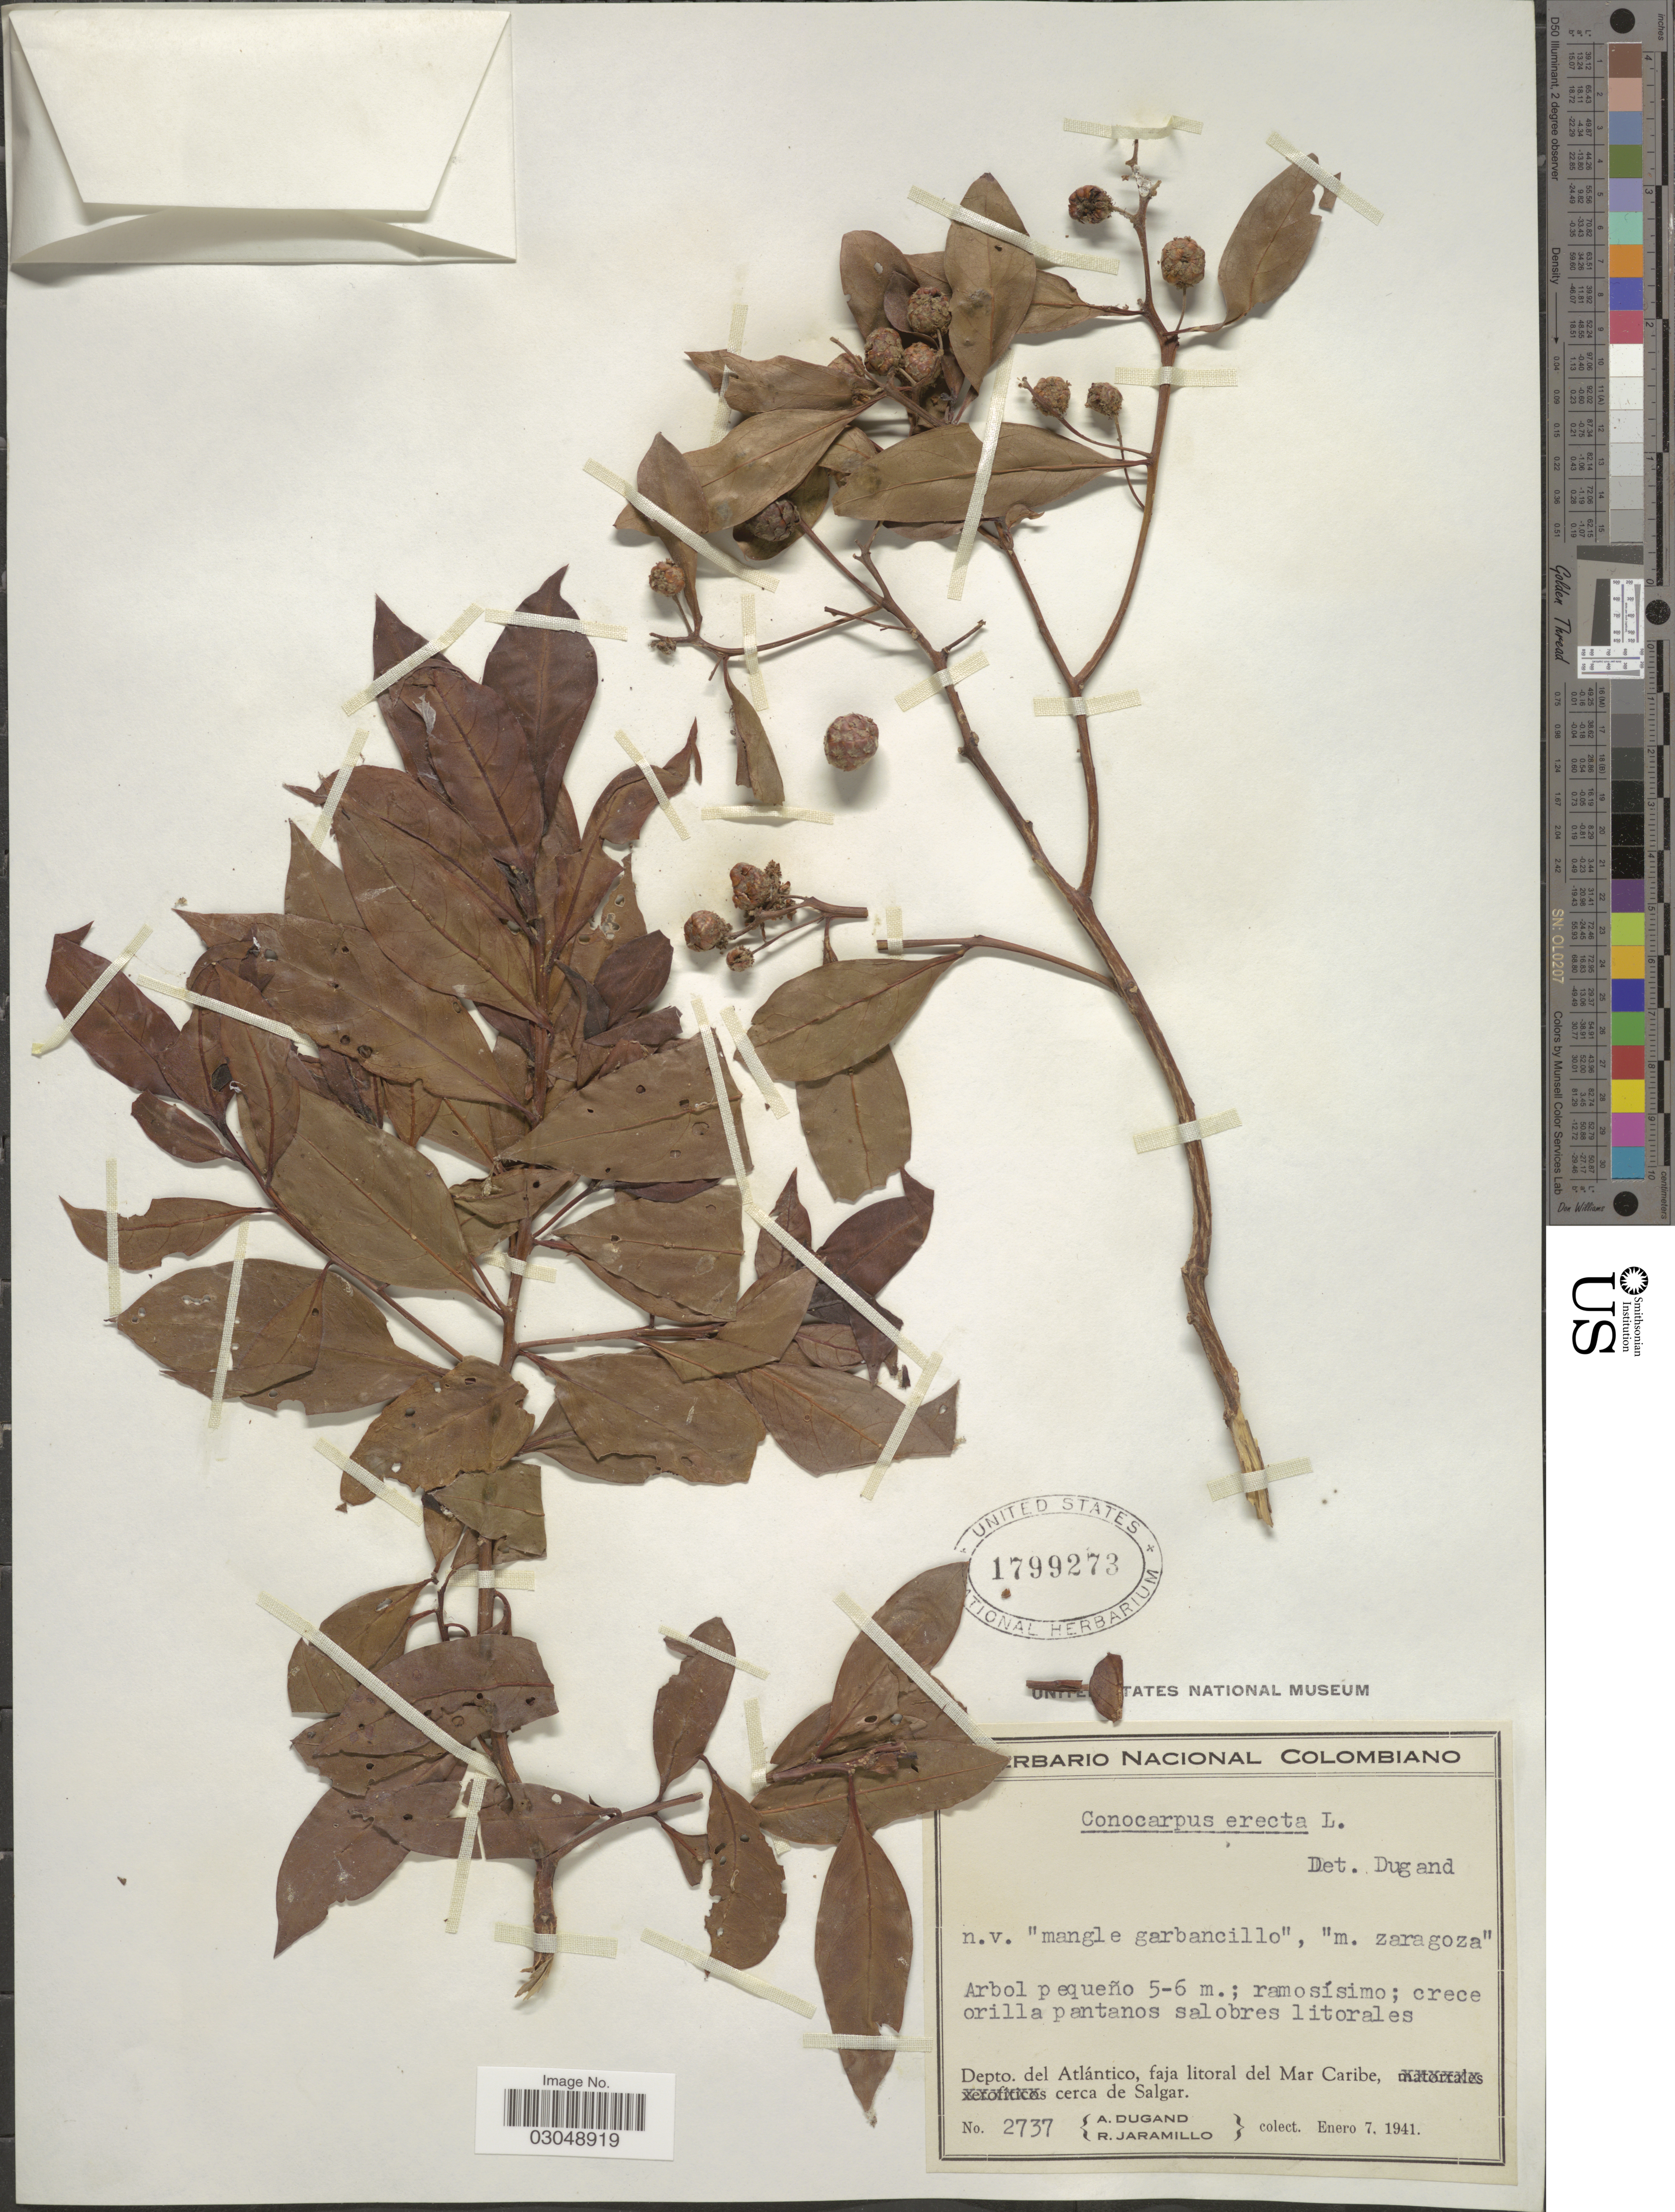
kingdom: Plantae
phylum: Tracheophyta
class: Magnoliopsida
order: Myrtales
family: Combretaceae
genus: Conocarpus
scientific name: Conocarpus erectus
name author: L.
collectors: A. Dugand & R. Jaramillo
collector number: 2737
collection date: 1941-01-07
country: Colombia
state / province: Atlántico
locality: Depto. del Atlántico, faja litoral del Mar Caribe, cerca de Salgar.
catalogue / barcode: US 1799273